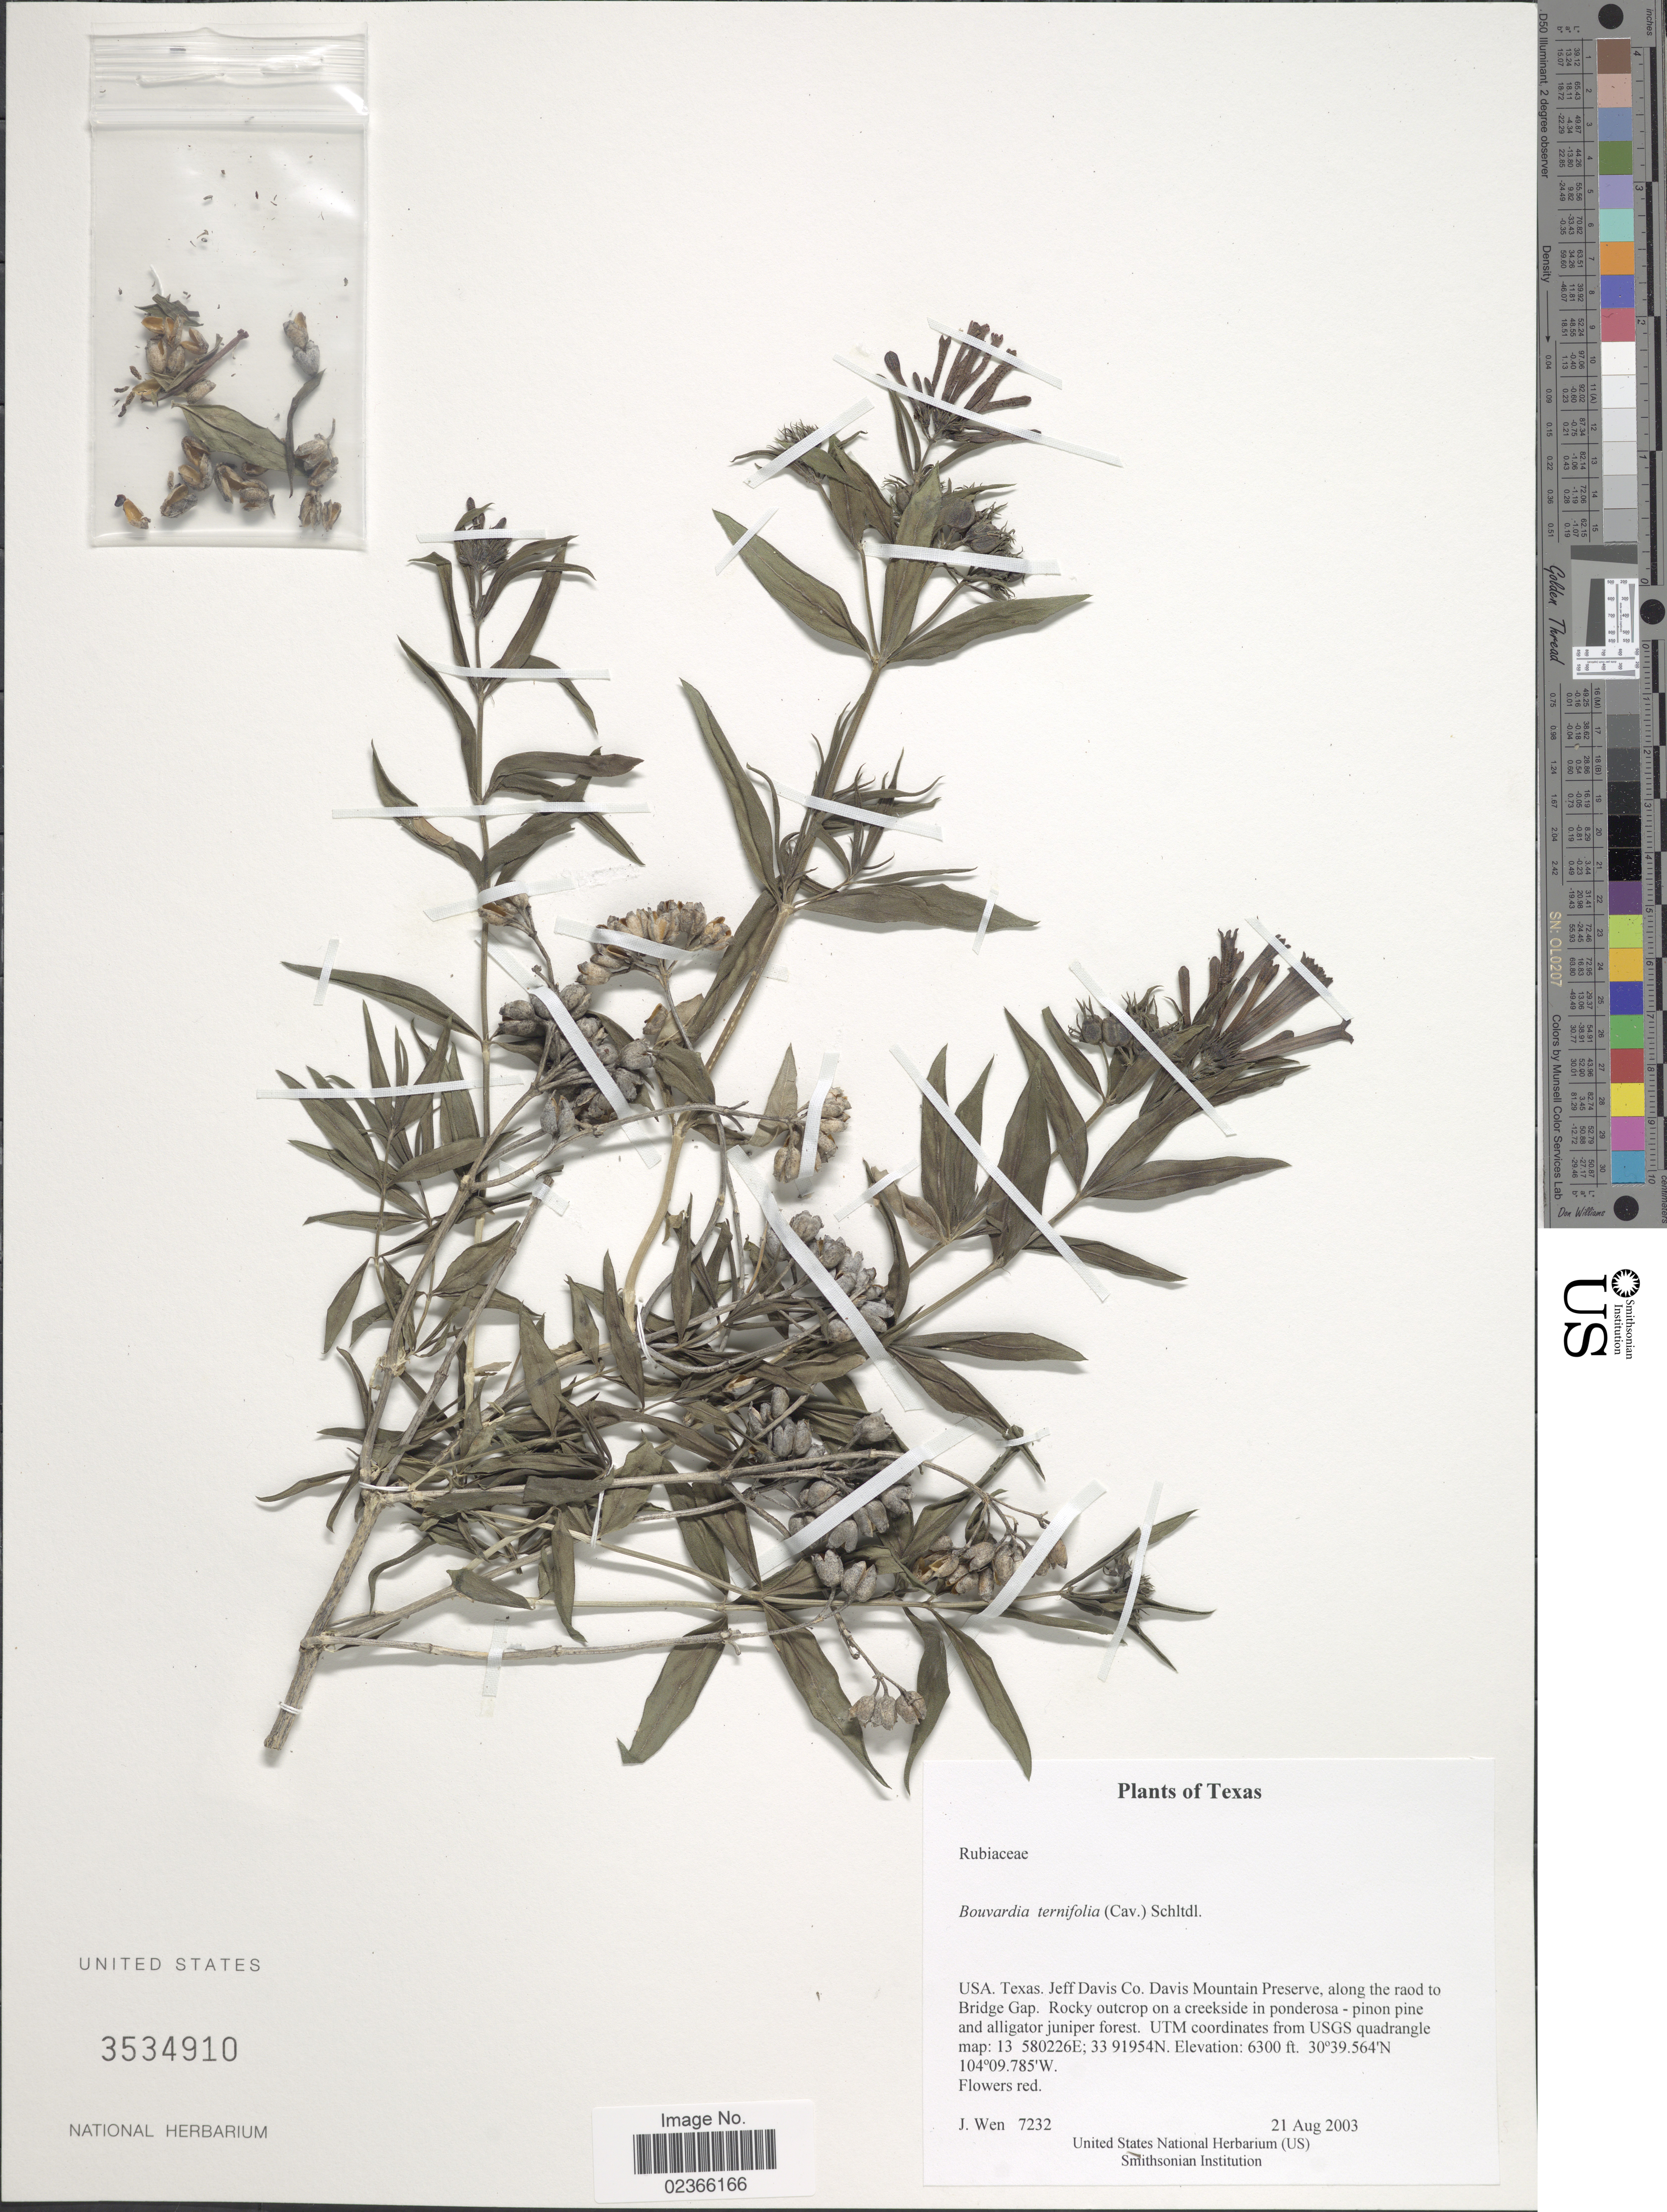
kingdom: Plantae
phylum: Tracheophyta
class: Magnoliopsida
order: Gentianales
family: Rubiaceae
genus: Bouvardia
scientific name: Bouvardia ternifolia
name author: (Cav.) Schltdl.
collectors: J. Wen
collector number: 7232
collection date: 2003-08-21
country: United States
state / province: Texas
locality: Jeff Davis Co. Davis Mountain Preserve, along the road to Bridge Gap.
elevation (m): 1920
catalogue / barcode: US 3534910